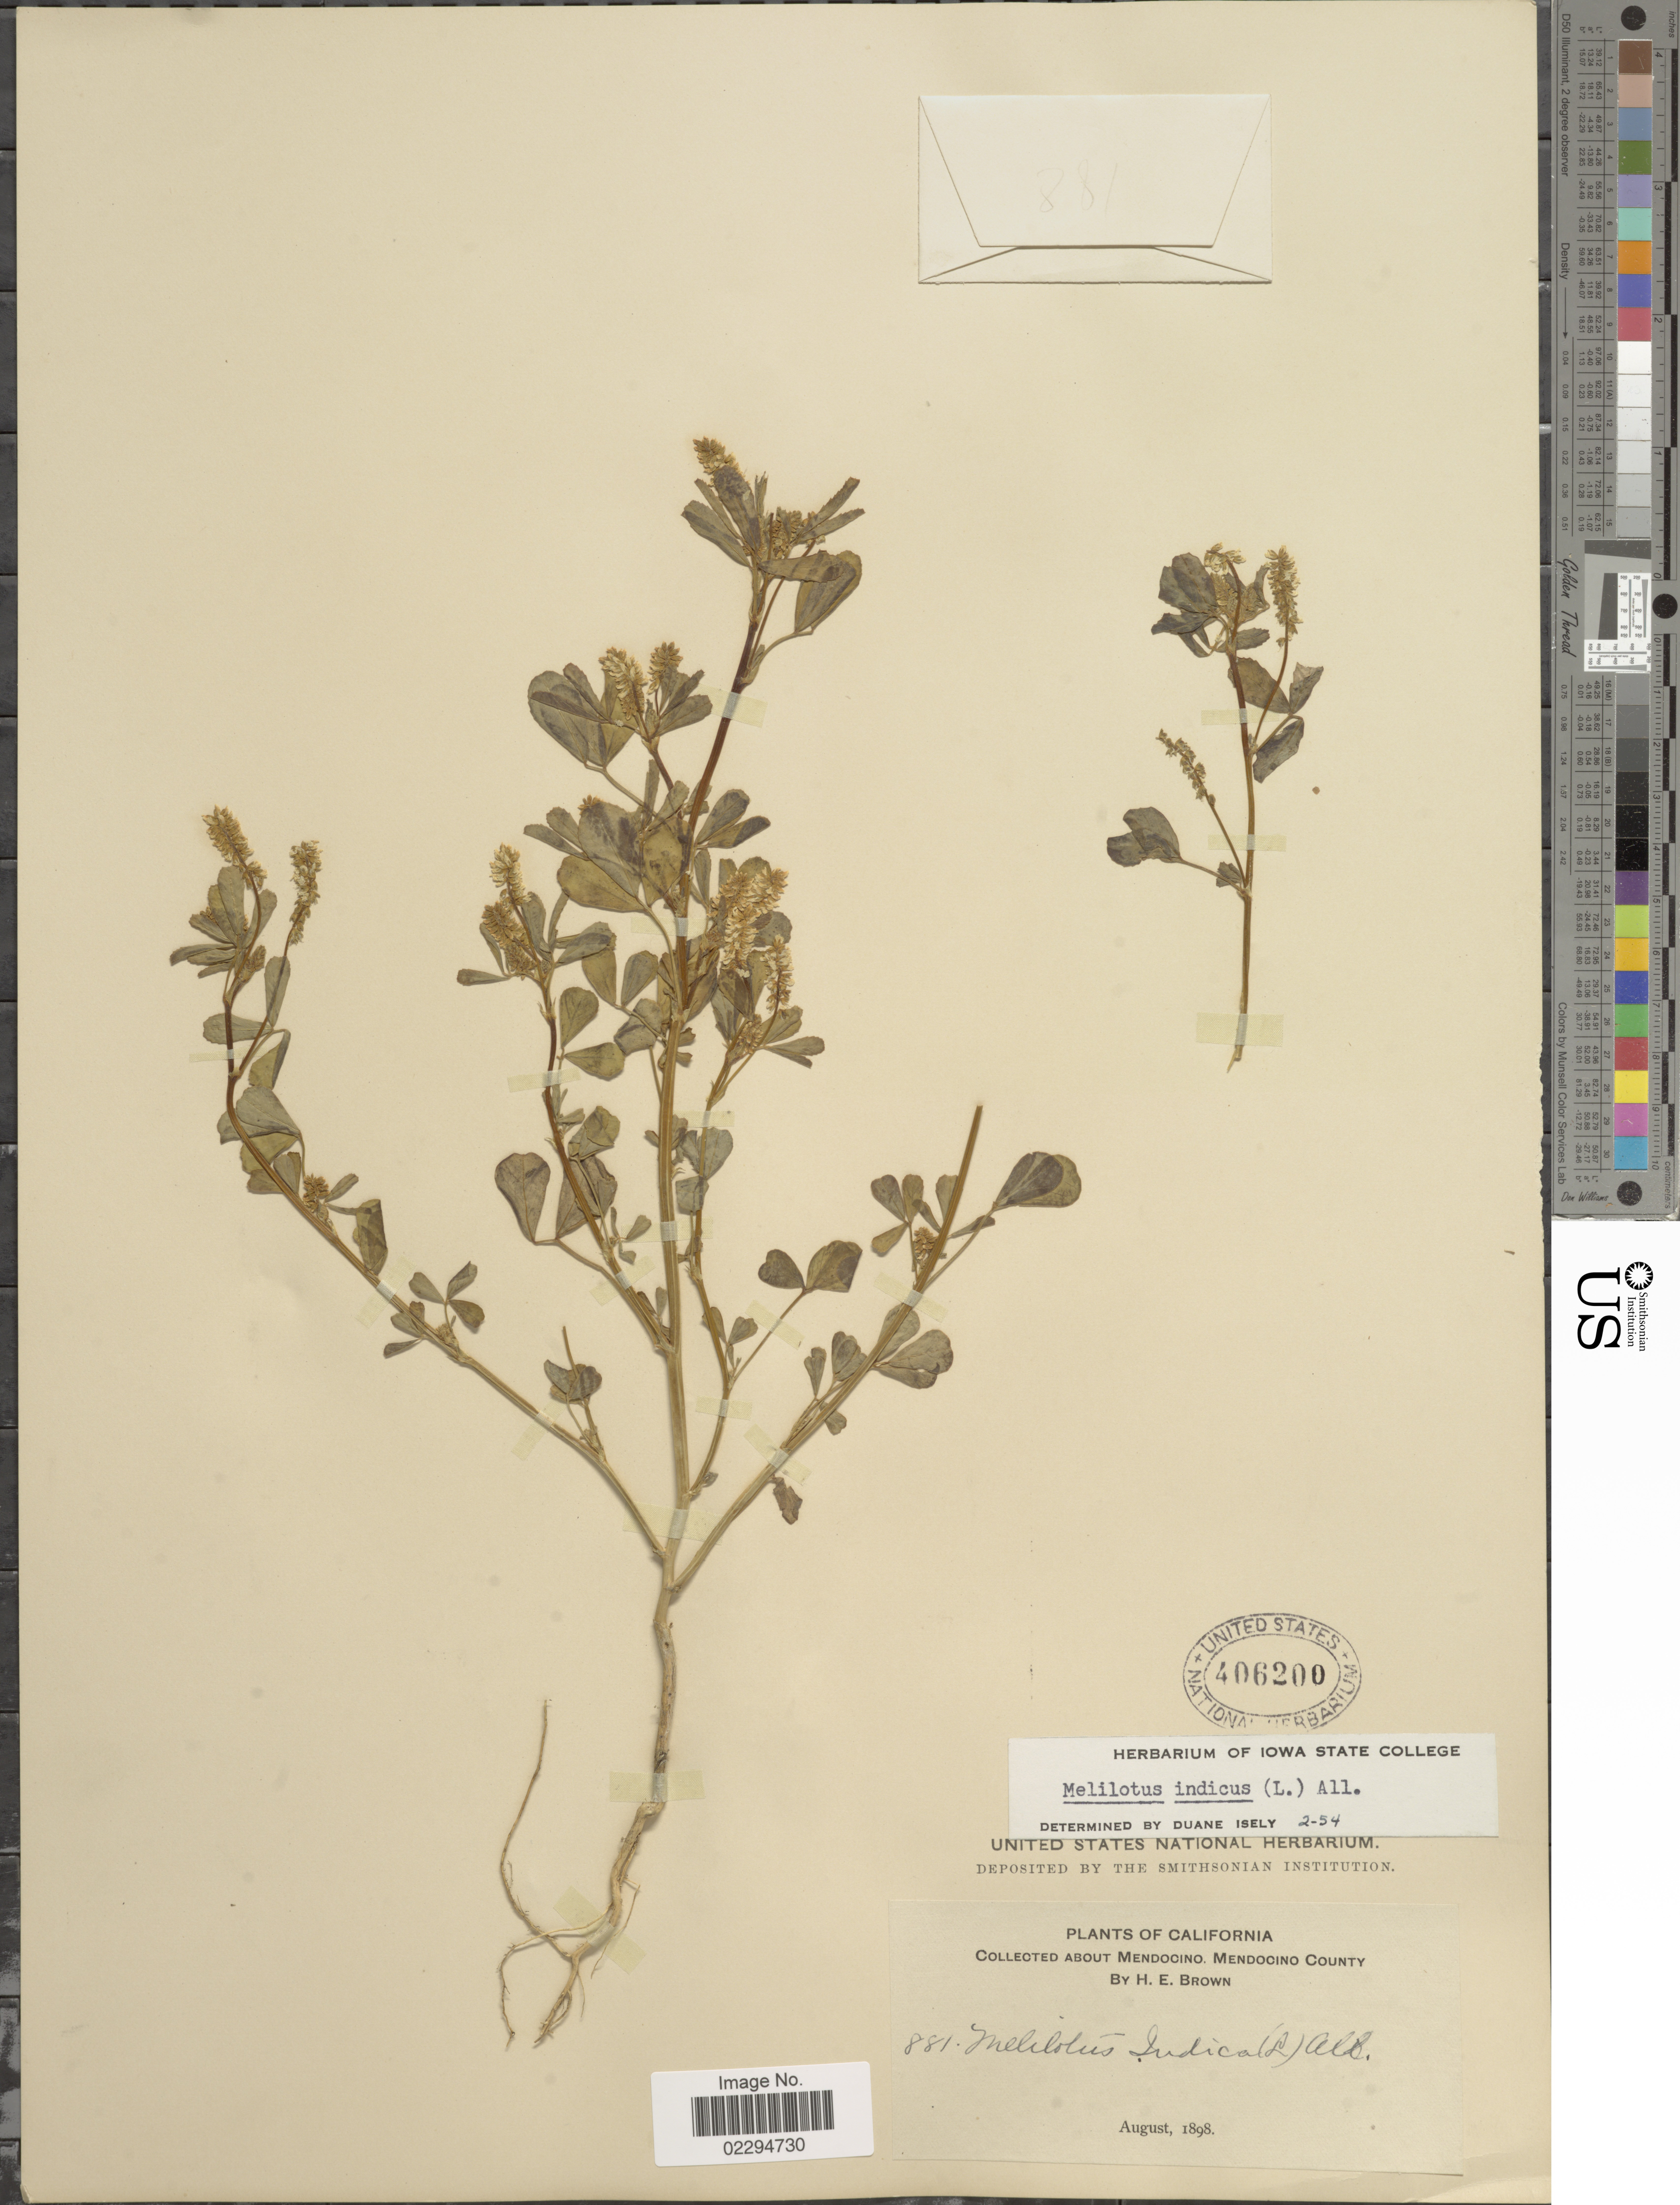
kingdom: Plantae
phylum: Tracheophyta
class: Magnoliopsida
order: Fabales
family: Fabaceae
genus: Melilotus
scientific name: Melilotus indicus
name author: (L.) All.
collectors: H. E. Brown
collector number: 881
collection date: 1898-08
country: United States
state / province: California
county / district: Mendocino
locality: About Mendocino, Mendocino County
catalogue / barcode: US 406200